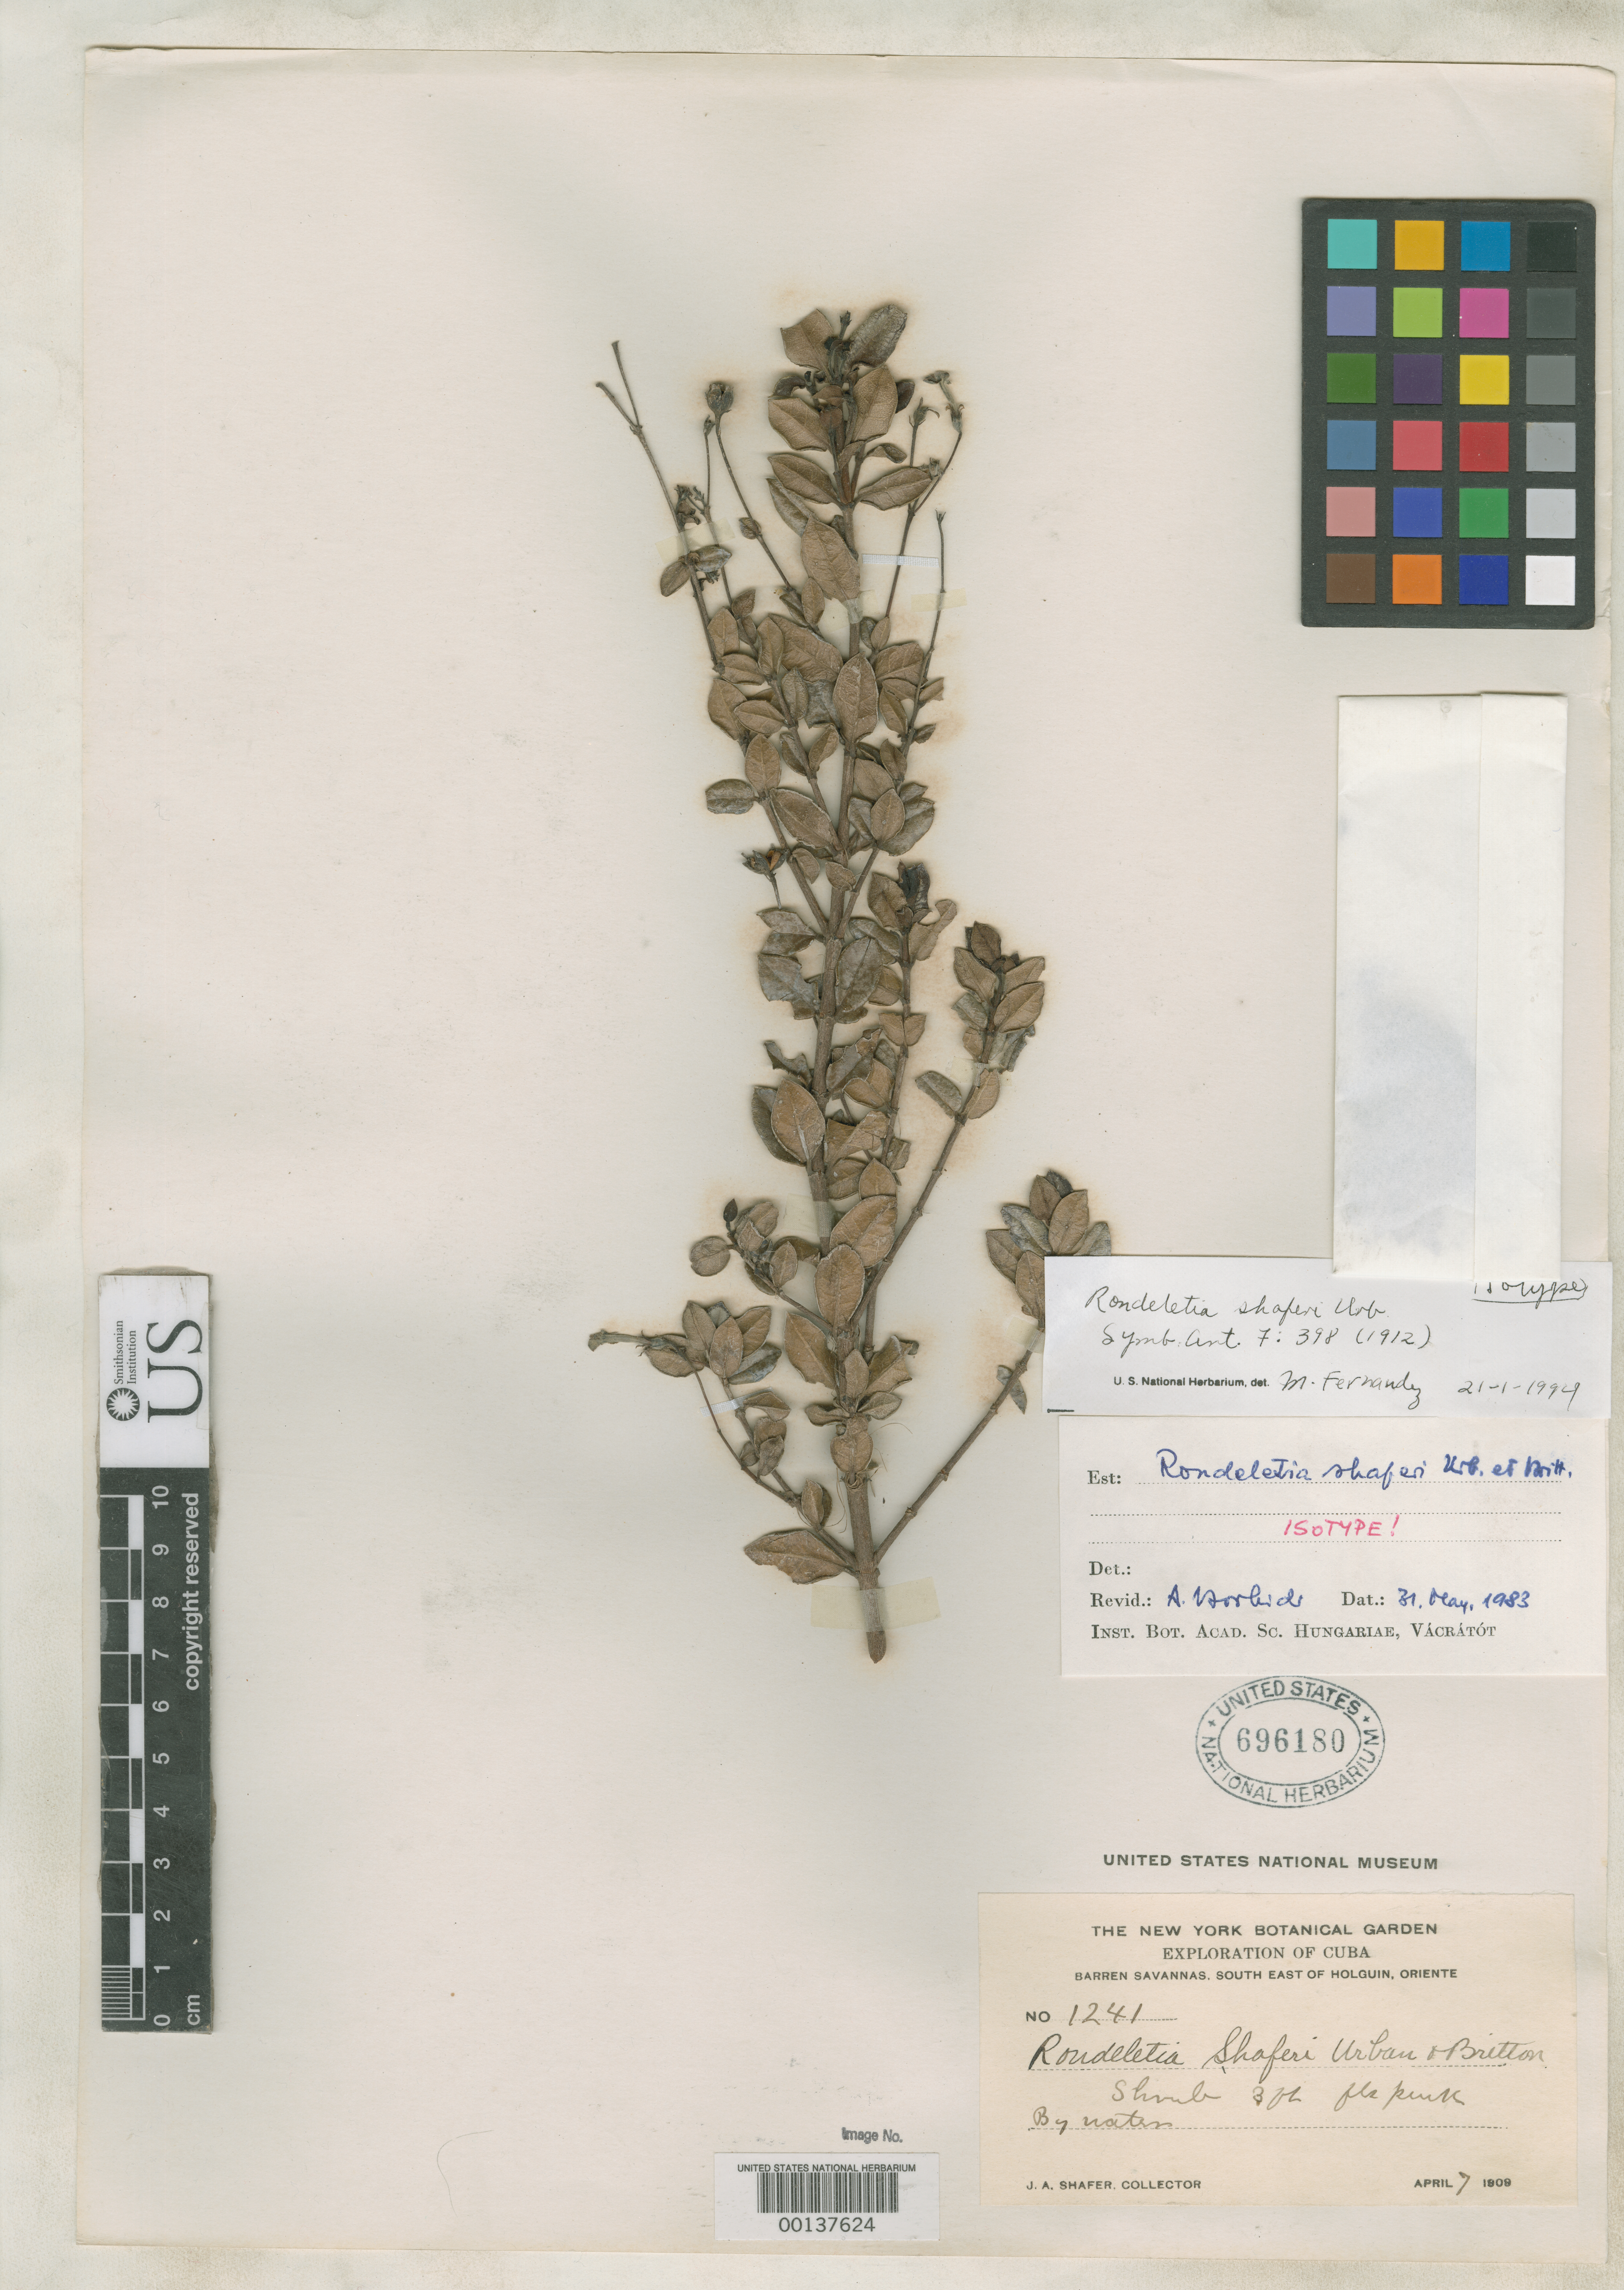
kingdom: Plantae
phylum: Tracheophyta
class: Magnoliopsida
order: Gentianales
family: Rubiaceae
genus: Rondeletia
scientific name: Rondeletia shaferi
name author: Urb. & Britton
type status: Isotype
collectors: J. A. Shafer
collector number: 1241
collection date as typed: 07 Apr 1909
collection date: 1909-04-07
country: Cuba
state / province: Oriente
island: Greater Antilles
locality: Near Holguin.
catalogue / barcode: US 696180